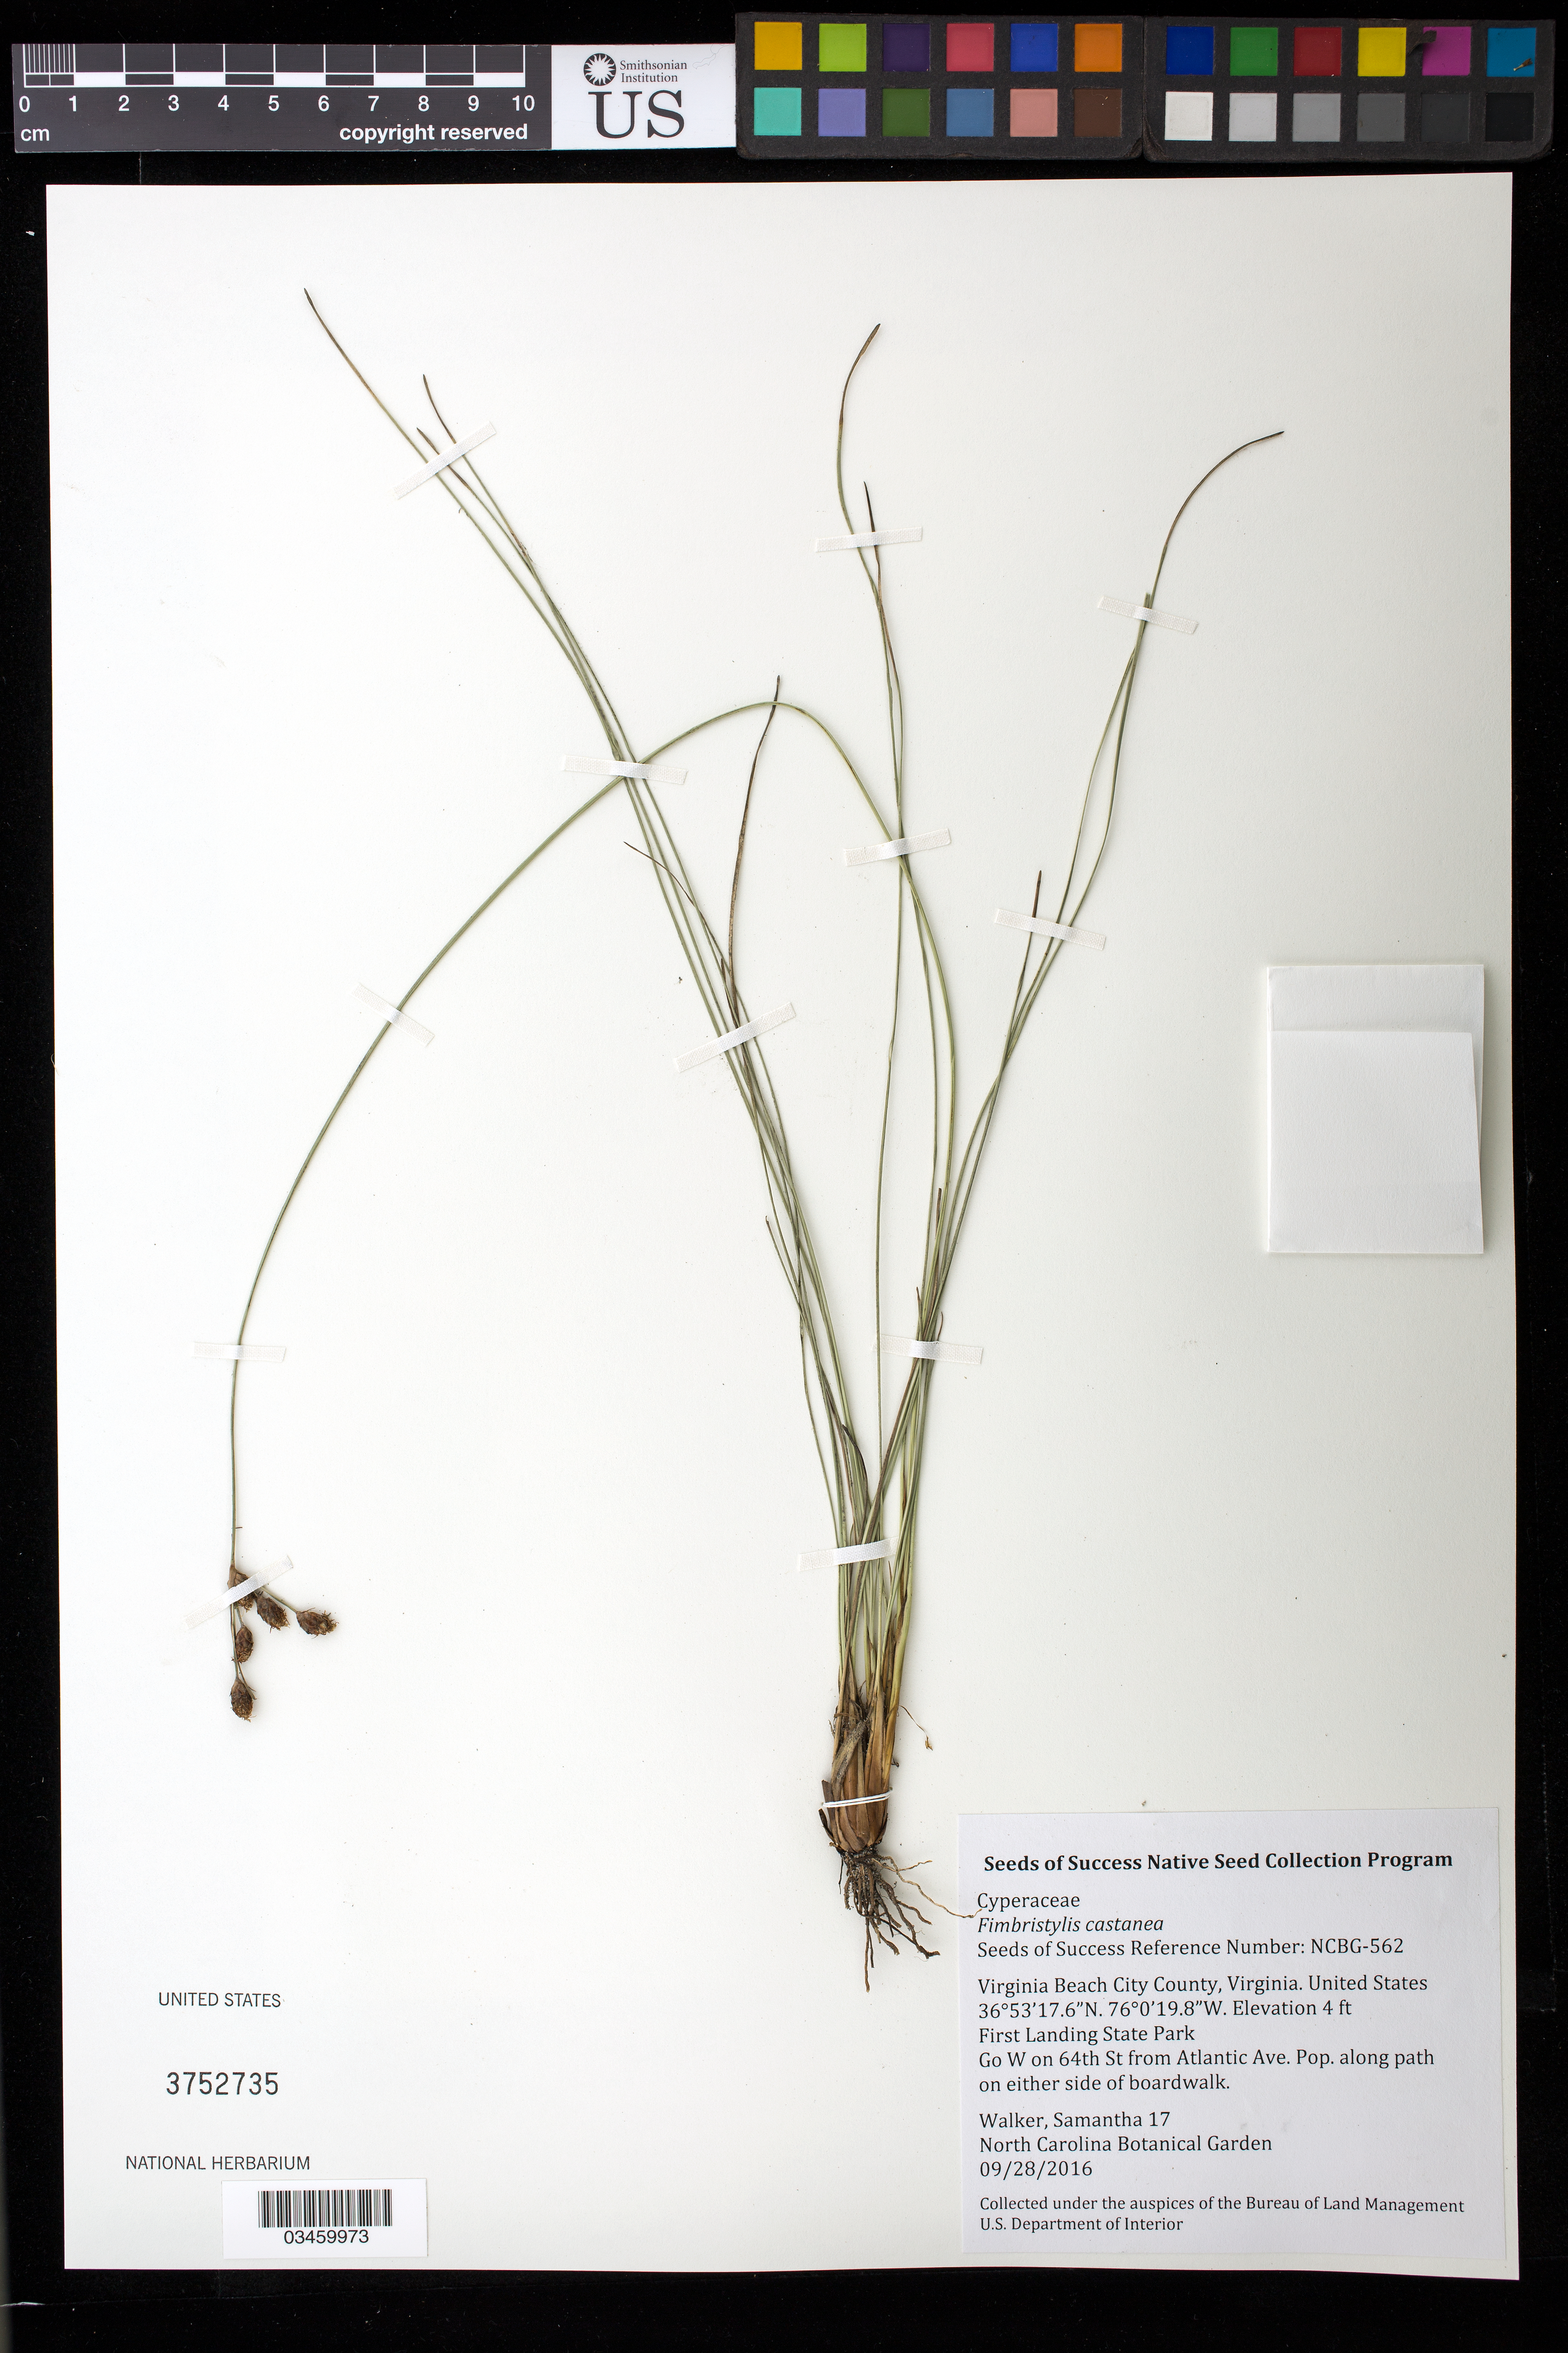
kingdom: Plantae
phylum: Tracheophyta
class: Liliopsida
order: Poales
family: Cyperaceae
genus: Fimbristylis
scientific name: Fimbristylis castanea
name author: (Michx.) Vahl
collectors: S. Walker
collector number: NCBG-562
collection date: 2016-09-28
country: United States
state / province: Virginia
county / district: City of Virginia Beach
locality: First Landing State Park,W on 64 St. from Atlantic Ave.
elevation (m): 1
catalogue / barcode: US 3752735